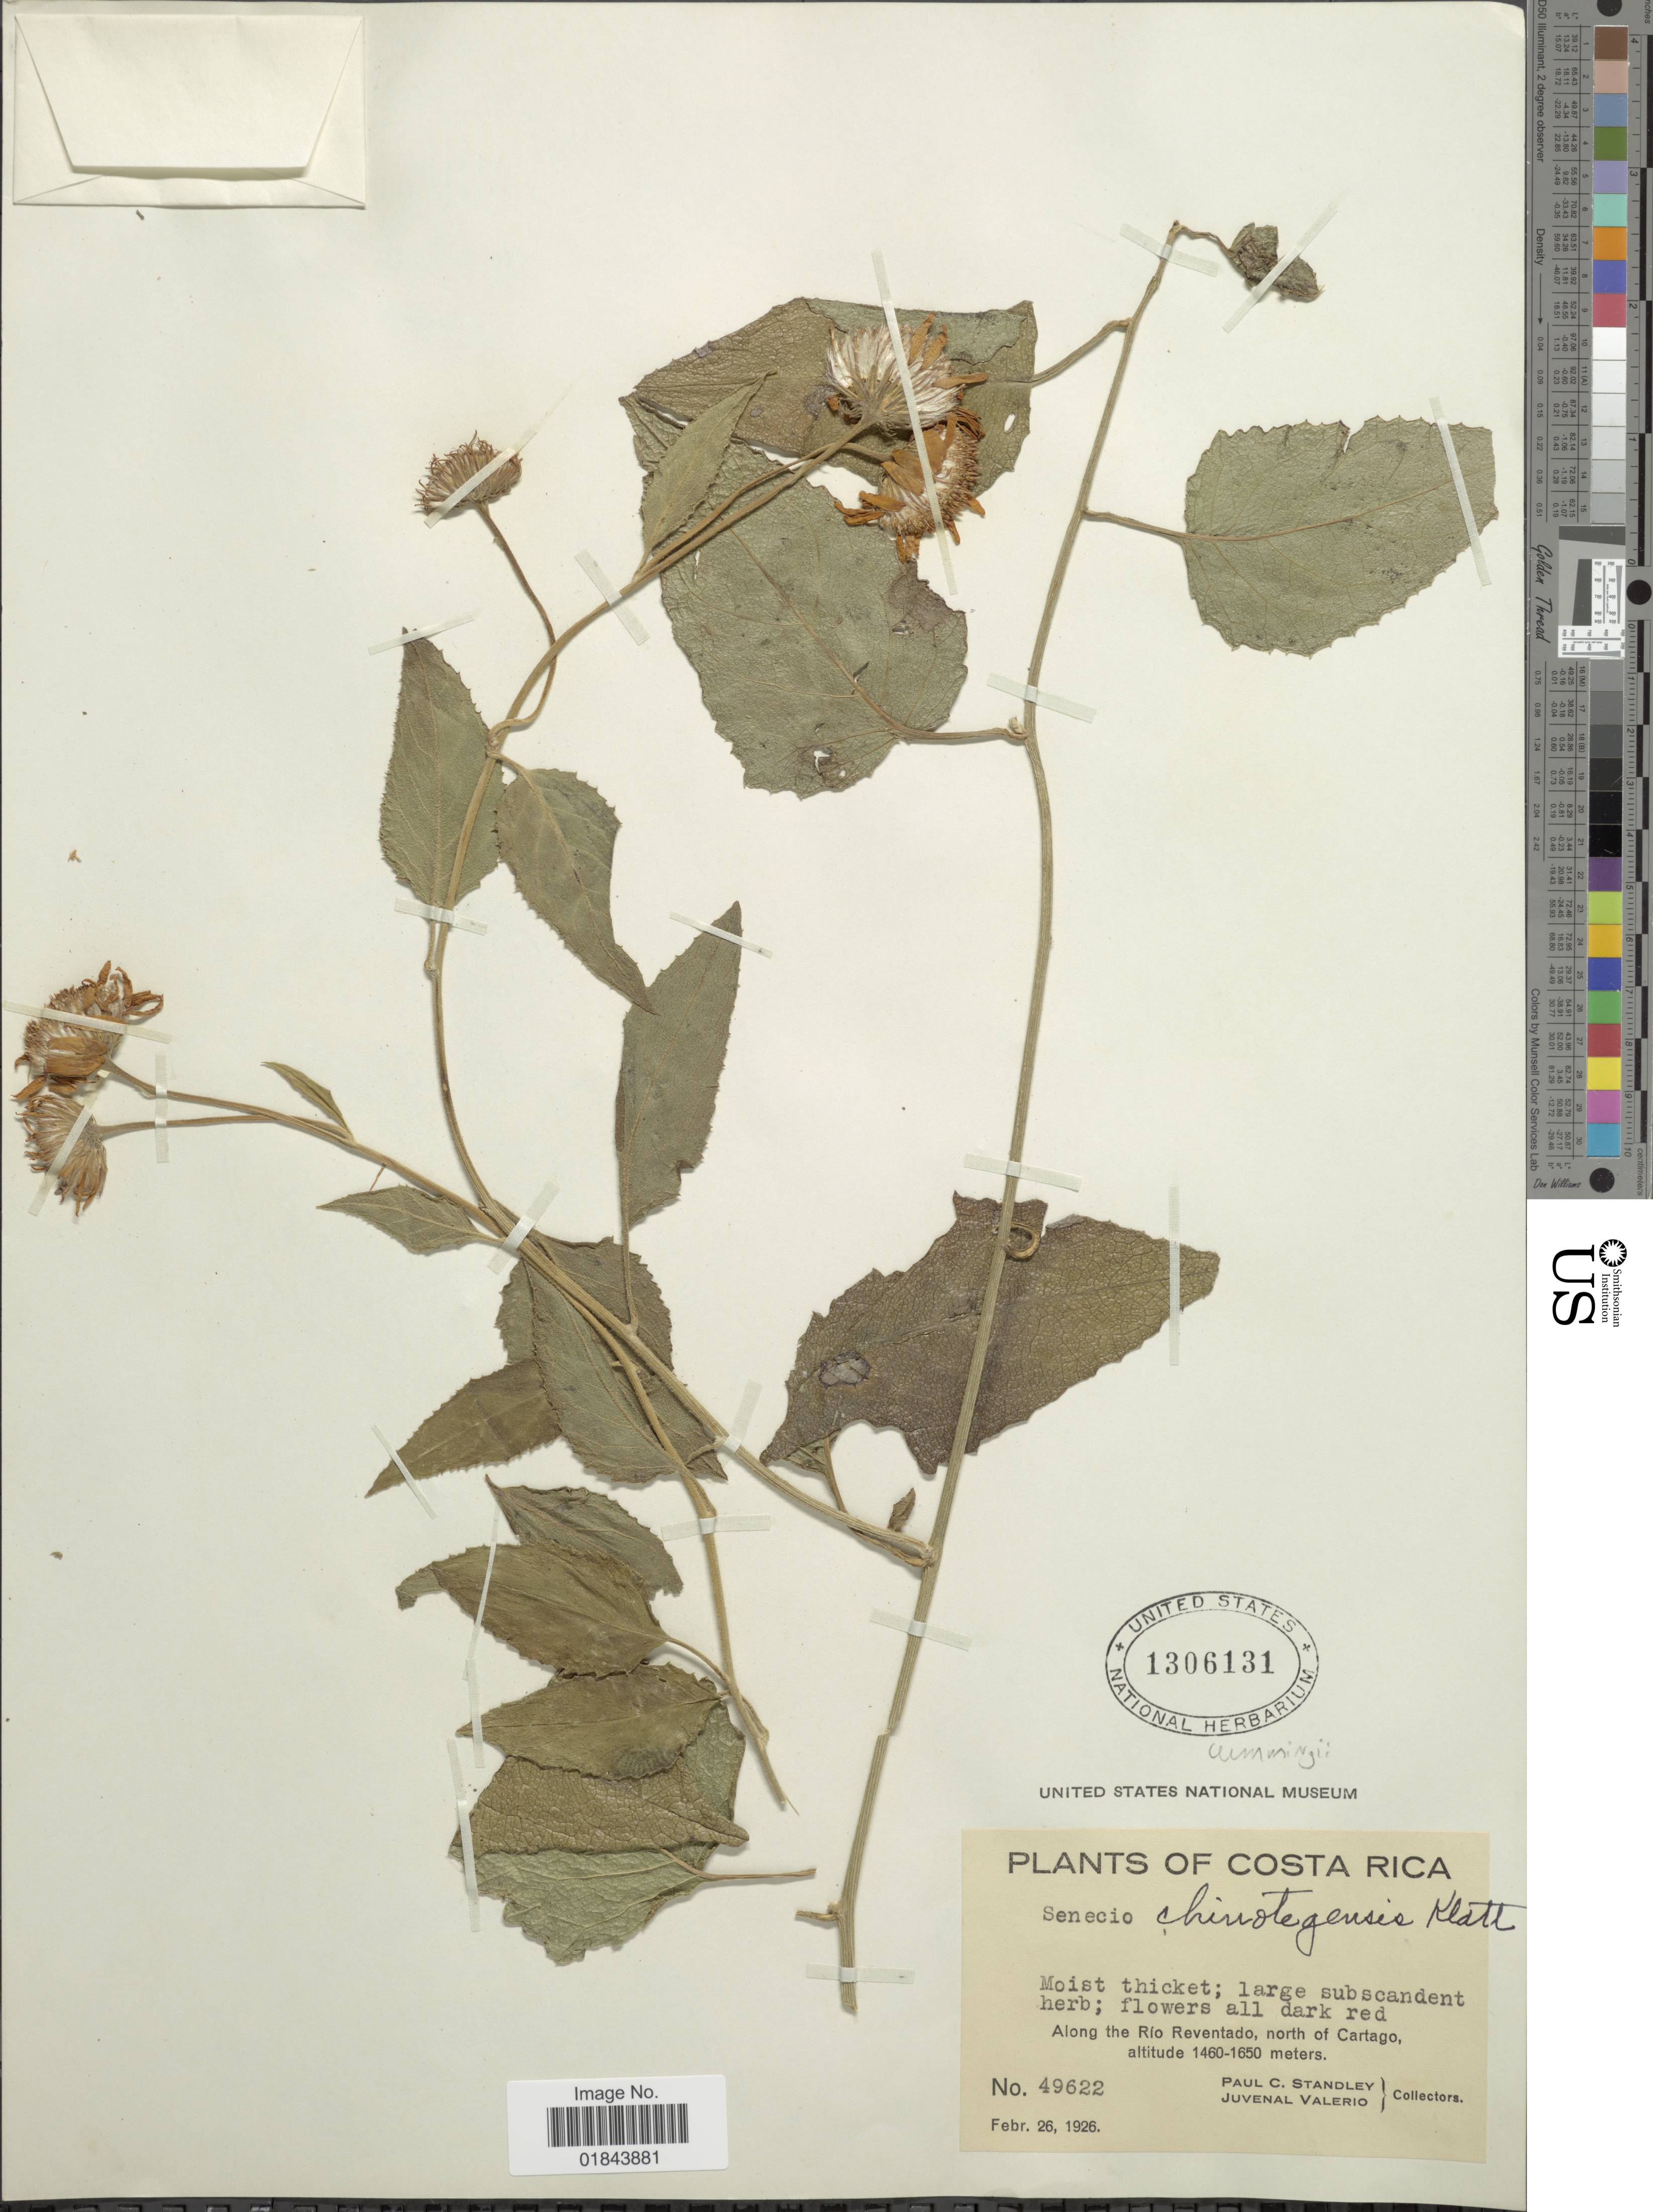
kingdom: Plantae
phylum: Tracheophyta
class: Magnoliopsida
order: Asterales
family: Asteraceae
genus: Pseudogynoxys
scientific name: Pseudogynoxys cummingii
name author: (Benth.) H. Rob. & Cuatrec.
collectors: P. C. Standley & J. Valerio R.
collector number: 49622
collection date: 1926-02-26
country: Costa Rica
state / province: Cartago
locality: Along the Rio Reventado, north of Cartago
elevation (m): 1460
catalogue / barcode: US 1306131